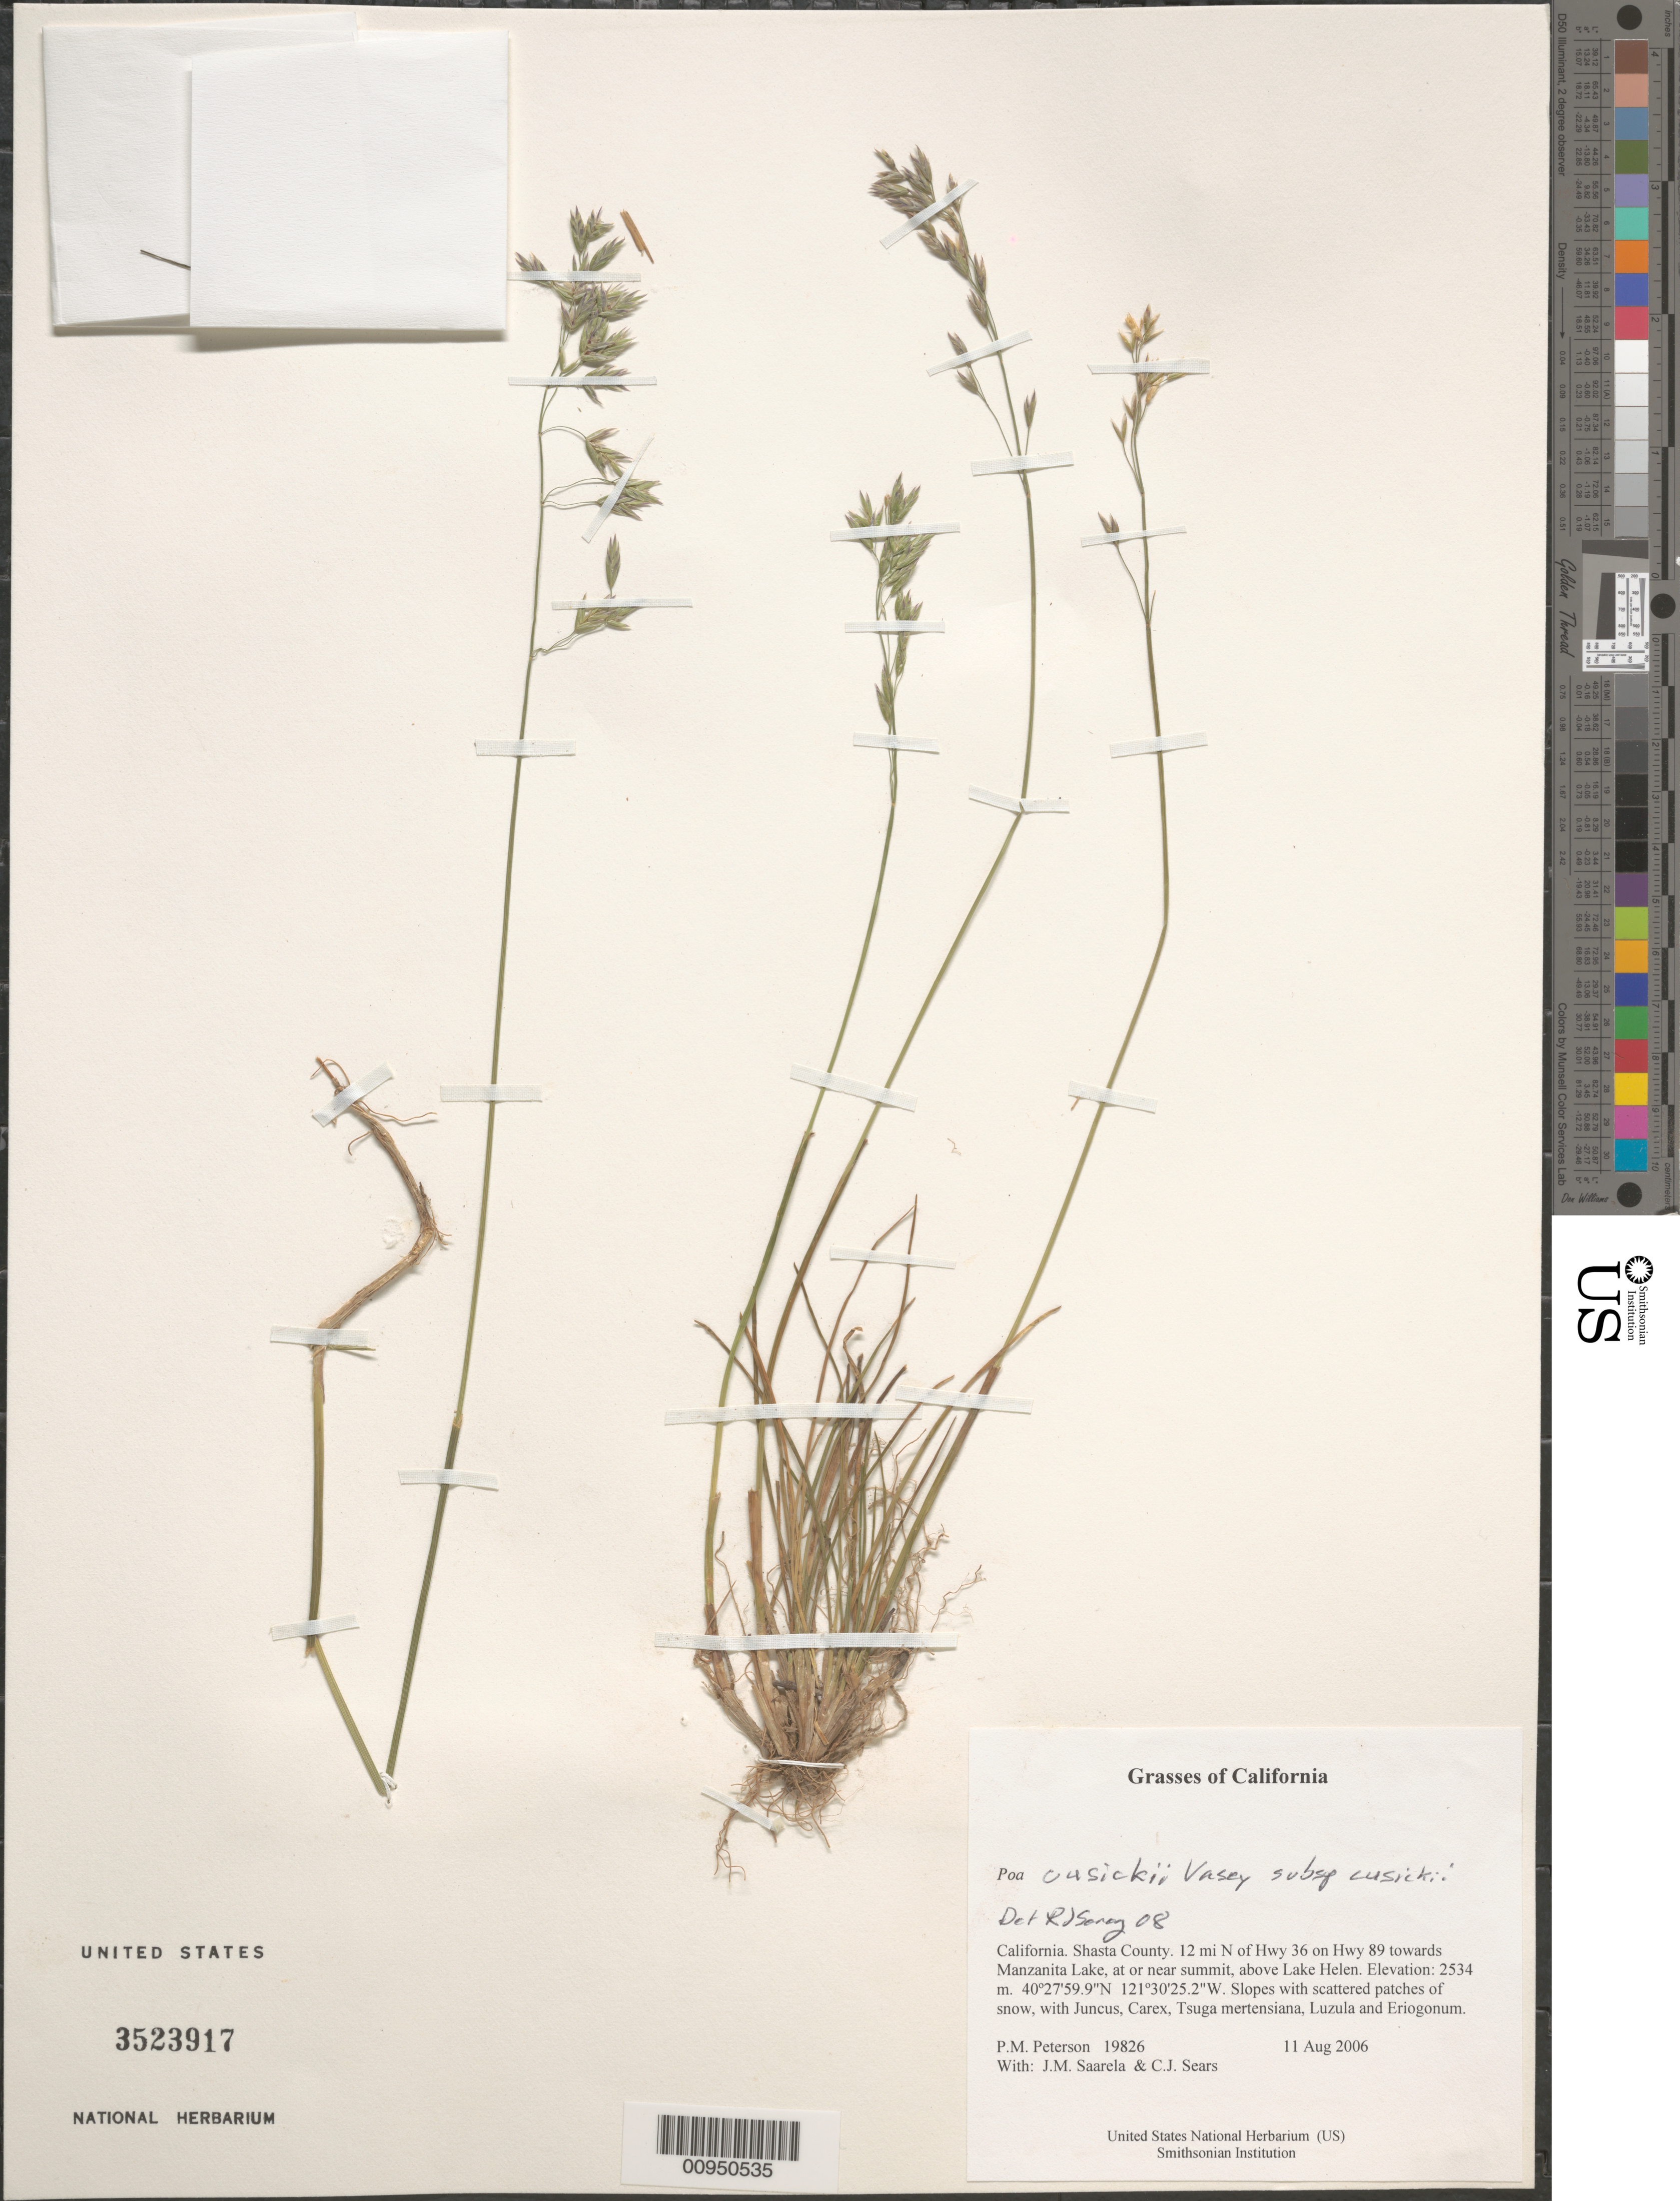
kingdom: Plantae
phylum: Tracheophyta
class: Liliopsida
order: Poales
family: Poaceae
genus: Poa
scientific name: Poa cusickii subsp. cusickii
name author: Vasey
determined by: Soreng, Robert J., Research Associate (BOT), Smithsonian Institution - National Museum of Natural History (UNITED STATES)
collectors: P. M. Peterson, J. Saarela & C. Sears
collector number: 19826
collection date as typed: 11 Aug 2006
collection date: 2006-08-11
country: United States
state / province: California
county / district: Shasta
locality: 12 mi N of Hwy 36 on Hwy 89 towards Manzanita Lake, at or near summit, above Lake Helen.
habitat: Slopes with scattered patches of snow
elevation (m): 2534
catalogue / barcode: US 3523917